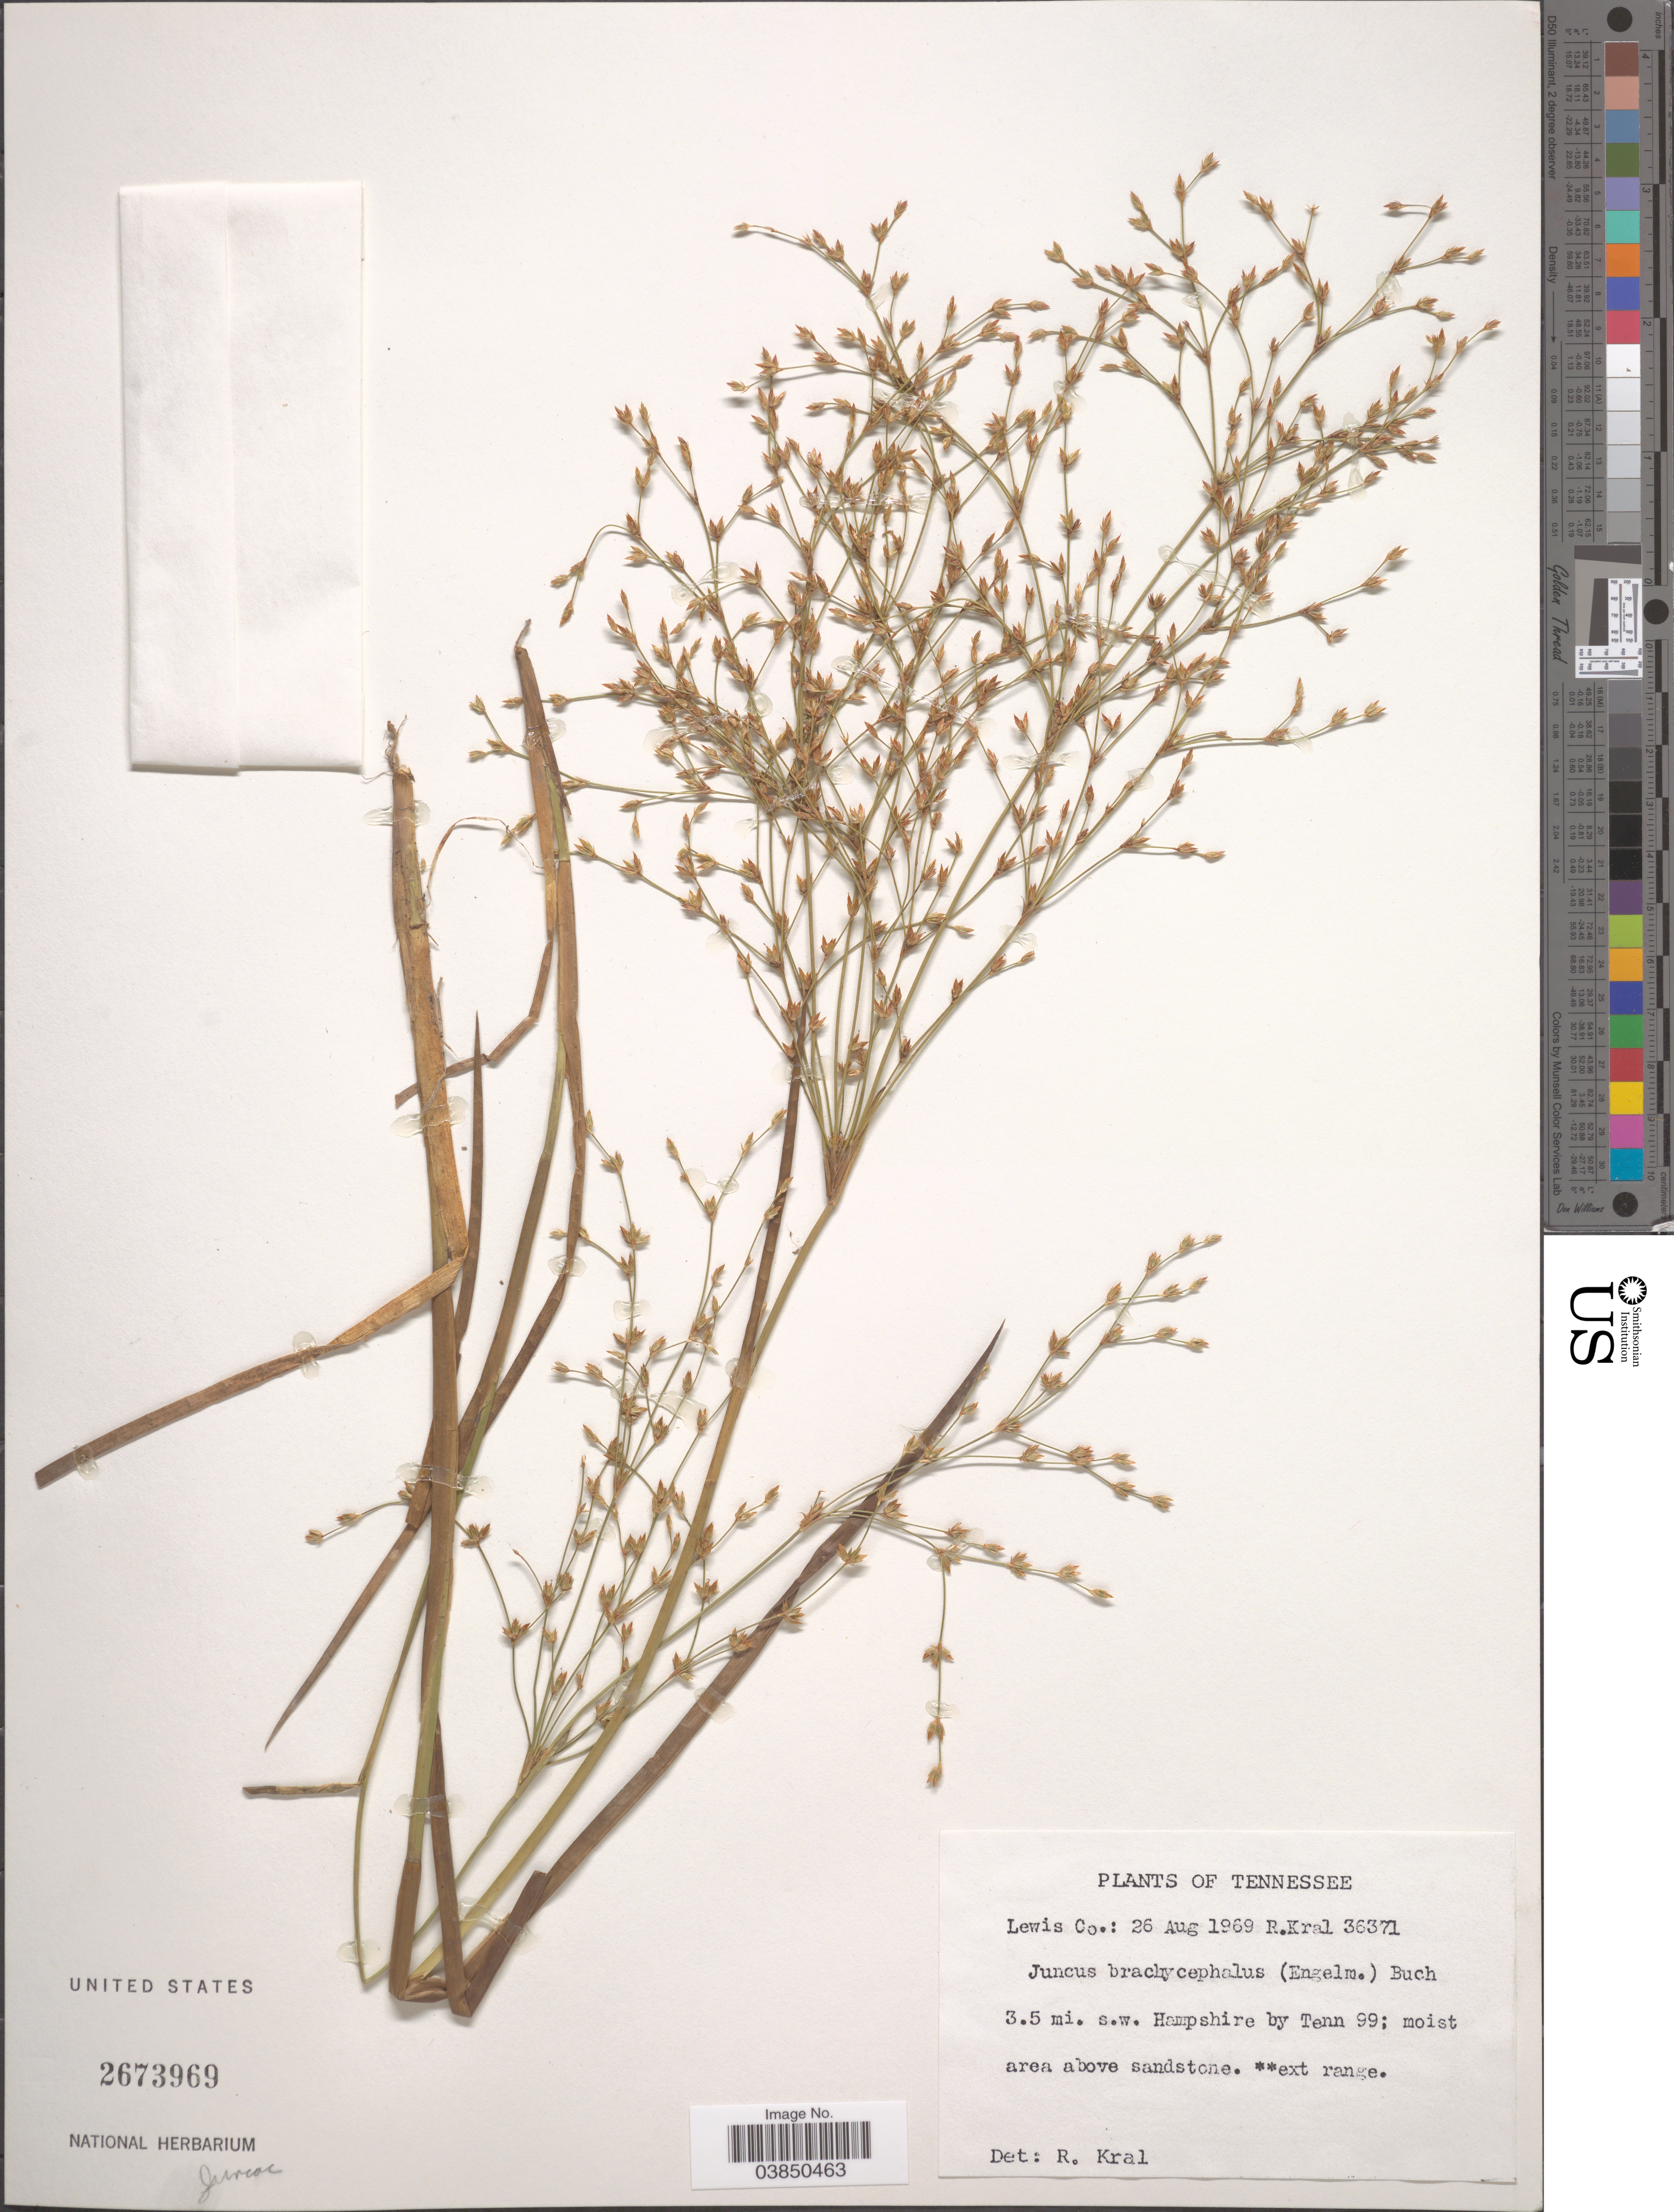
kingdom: Plantae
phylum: Tracheophyta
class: Liliopsida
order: Poales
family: Juncaceae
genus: Juncus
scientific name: Juncus brachycephalus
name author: (Engelm.) Buchenau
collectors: R. Kral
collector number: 36371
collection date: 1969-08-26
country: United States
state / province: Tennessee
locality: Lewis Co. 3.5 mi. s.w. Hampshire by Tenn 99.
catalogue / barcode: US 2673969